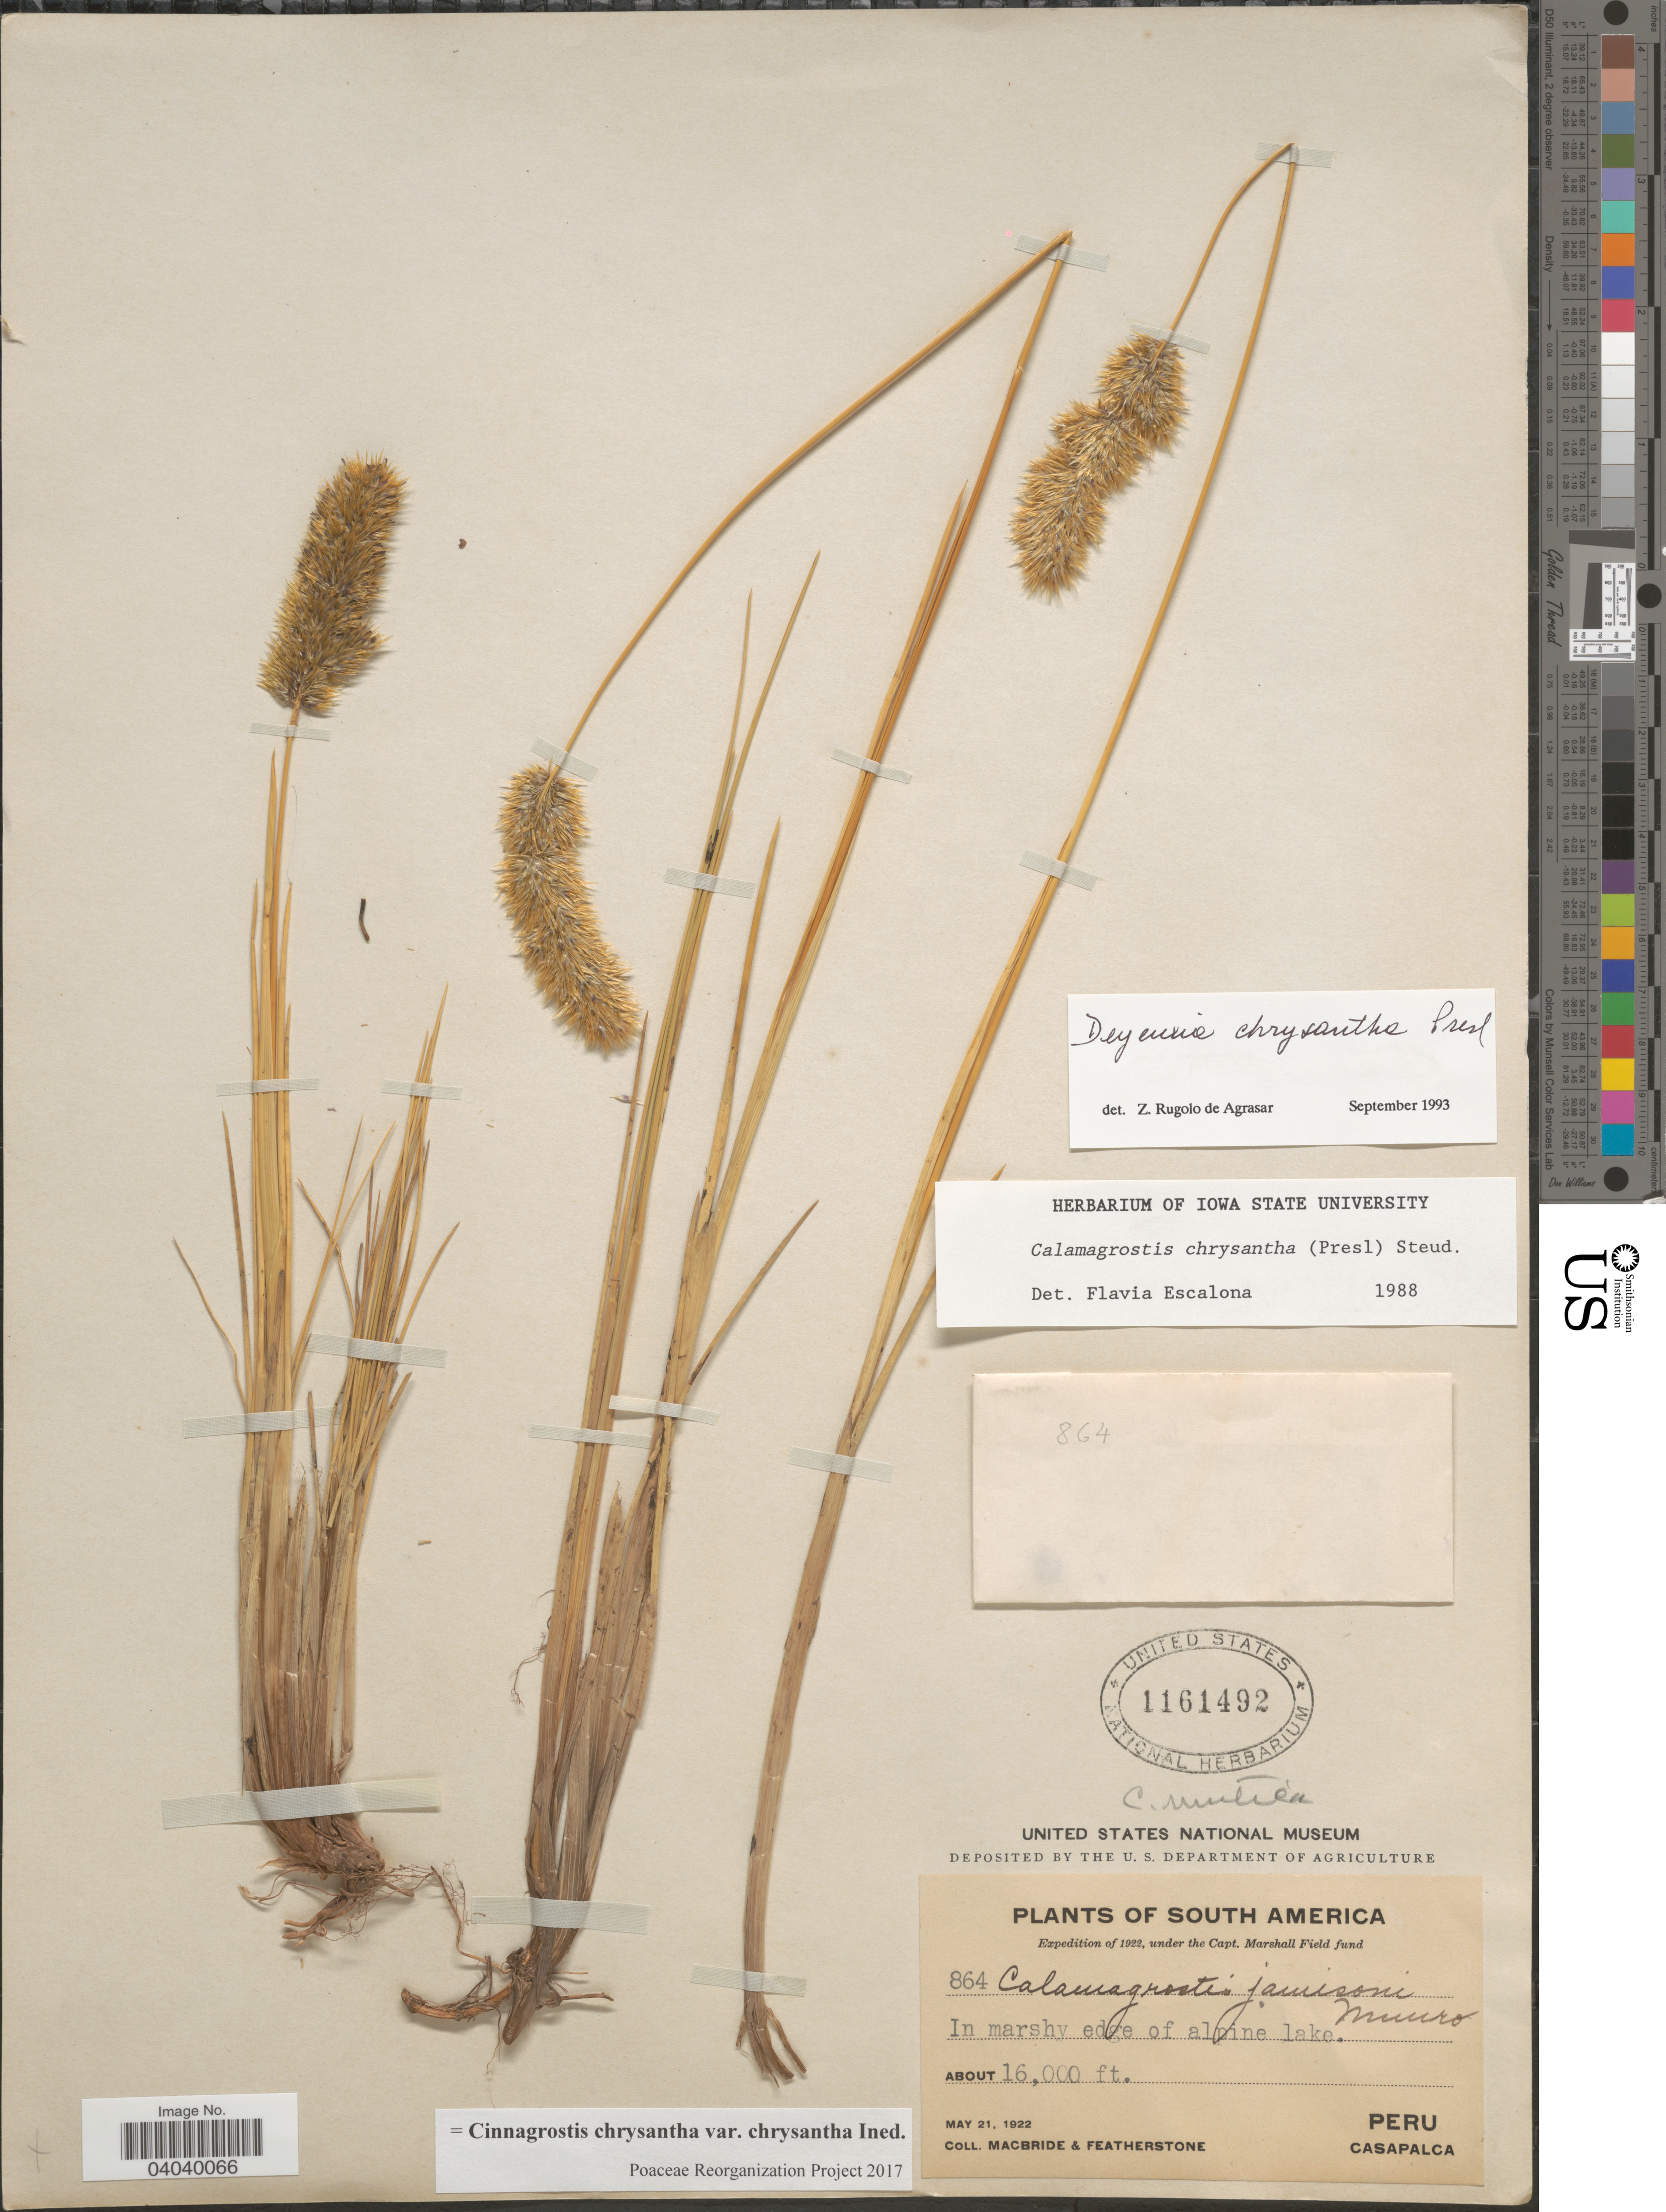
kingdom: Plantae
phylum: Tracheophyta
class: Liliopsida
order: Poales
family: Poaceae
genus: Deschampsia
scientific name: Deschampsia chrysantha var. chrysantha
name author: (J. Presl) Saarela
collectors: Macbride, -- & -. Featherstone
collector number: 864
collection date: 1922-05-21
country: Peru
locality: Casapalca.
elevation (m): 4877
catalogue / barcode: US 1161492